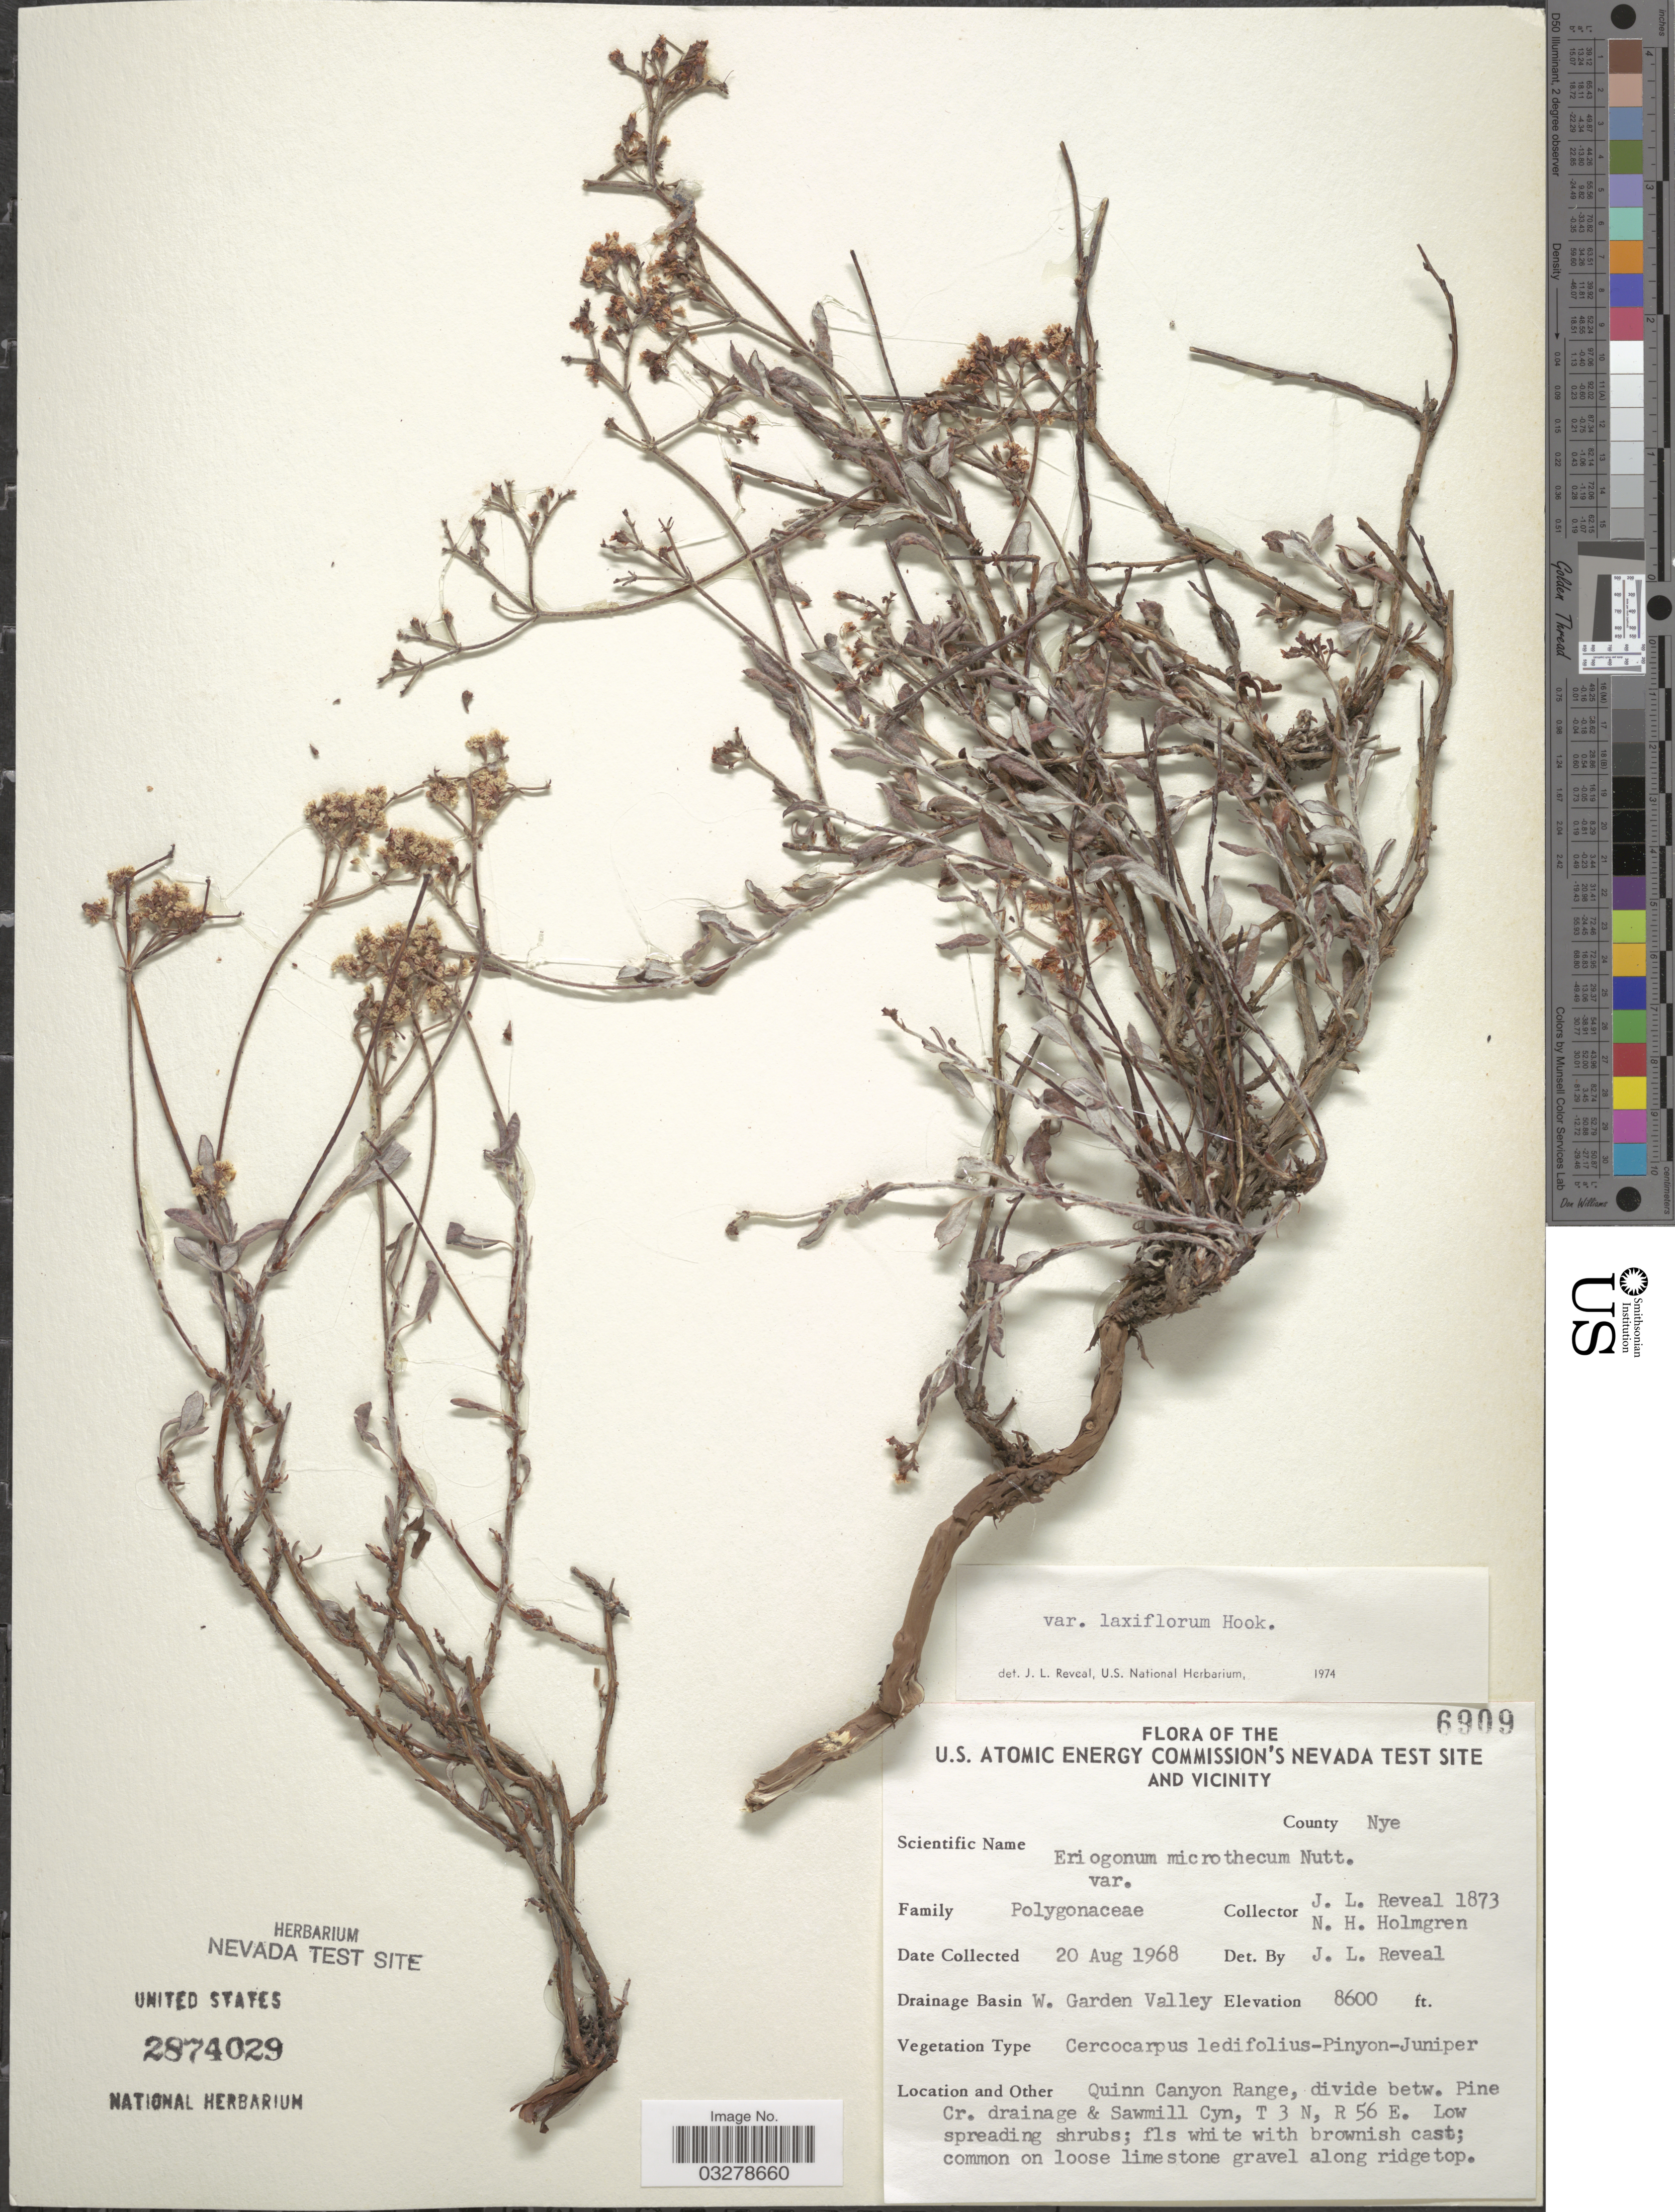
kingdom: Plantae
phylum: Tracheophyta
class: Magnoliopsida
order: Caryophyllales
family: Polygonaceae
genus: Eriogonum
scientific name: Eriogonum microtheca var. laxiflorum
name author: Hook.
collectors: J. L. Reveal & N. H. Holmgren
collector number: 1873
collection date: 1968-08-20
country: United States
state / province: Nevada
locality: U.S. Atomic Energy Commission's Nevada Test Site and Vicinity. County Nye. Drainage Basin W. Garden Valley. Quinn Canyon Range, divide betw. Pine Cr. drainage & Sawmill Cyn, T 3 N, R 56 E.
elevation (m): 2621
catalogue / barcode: US 2874029